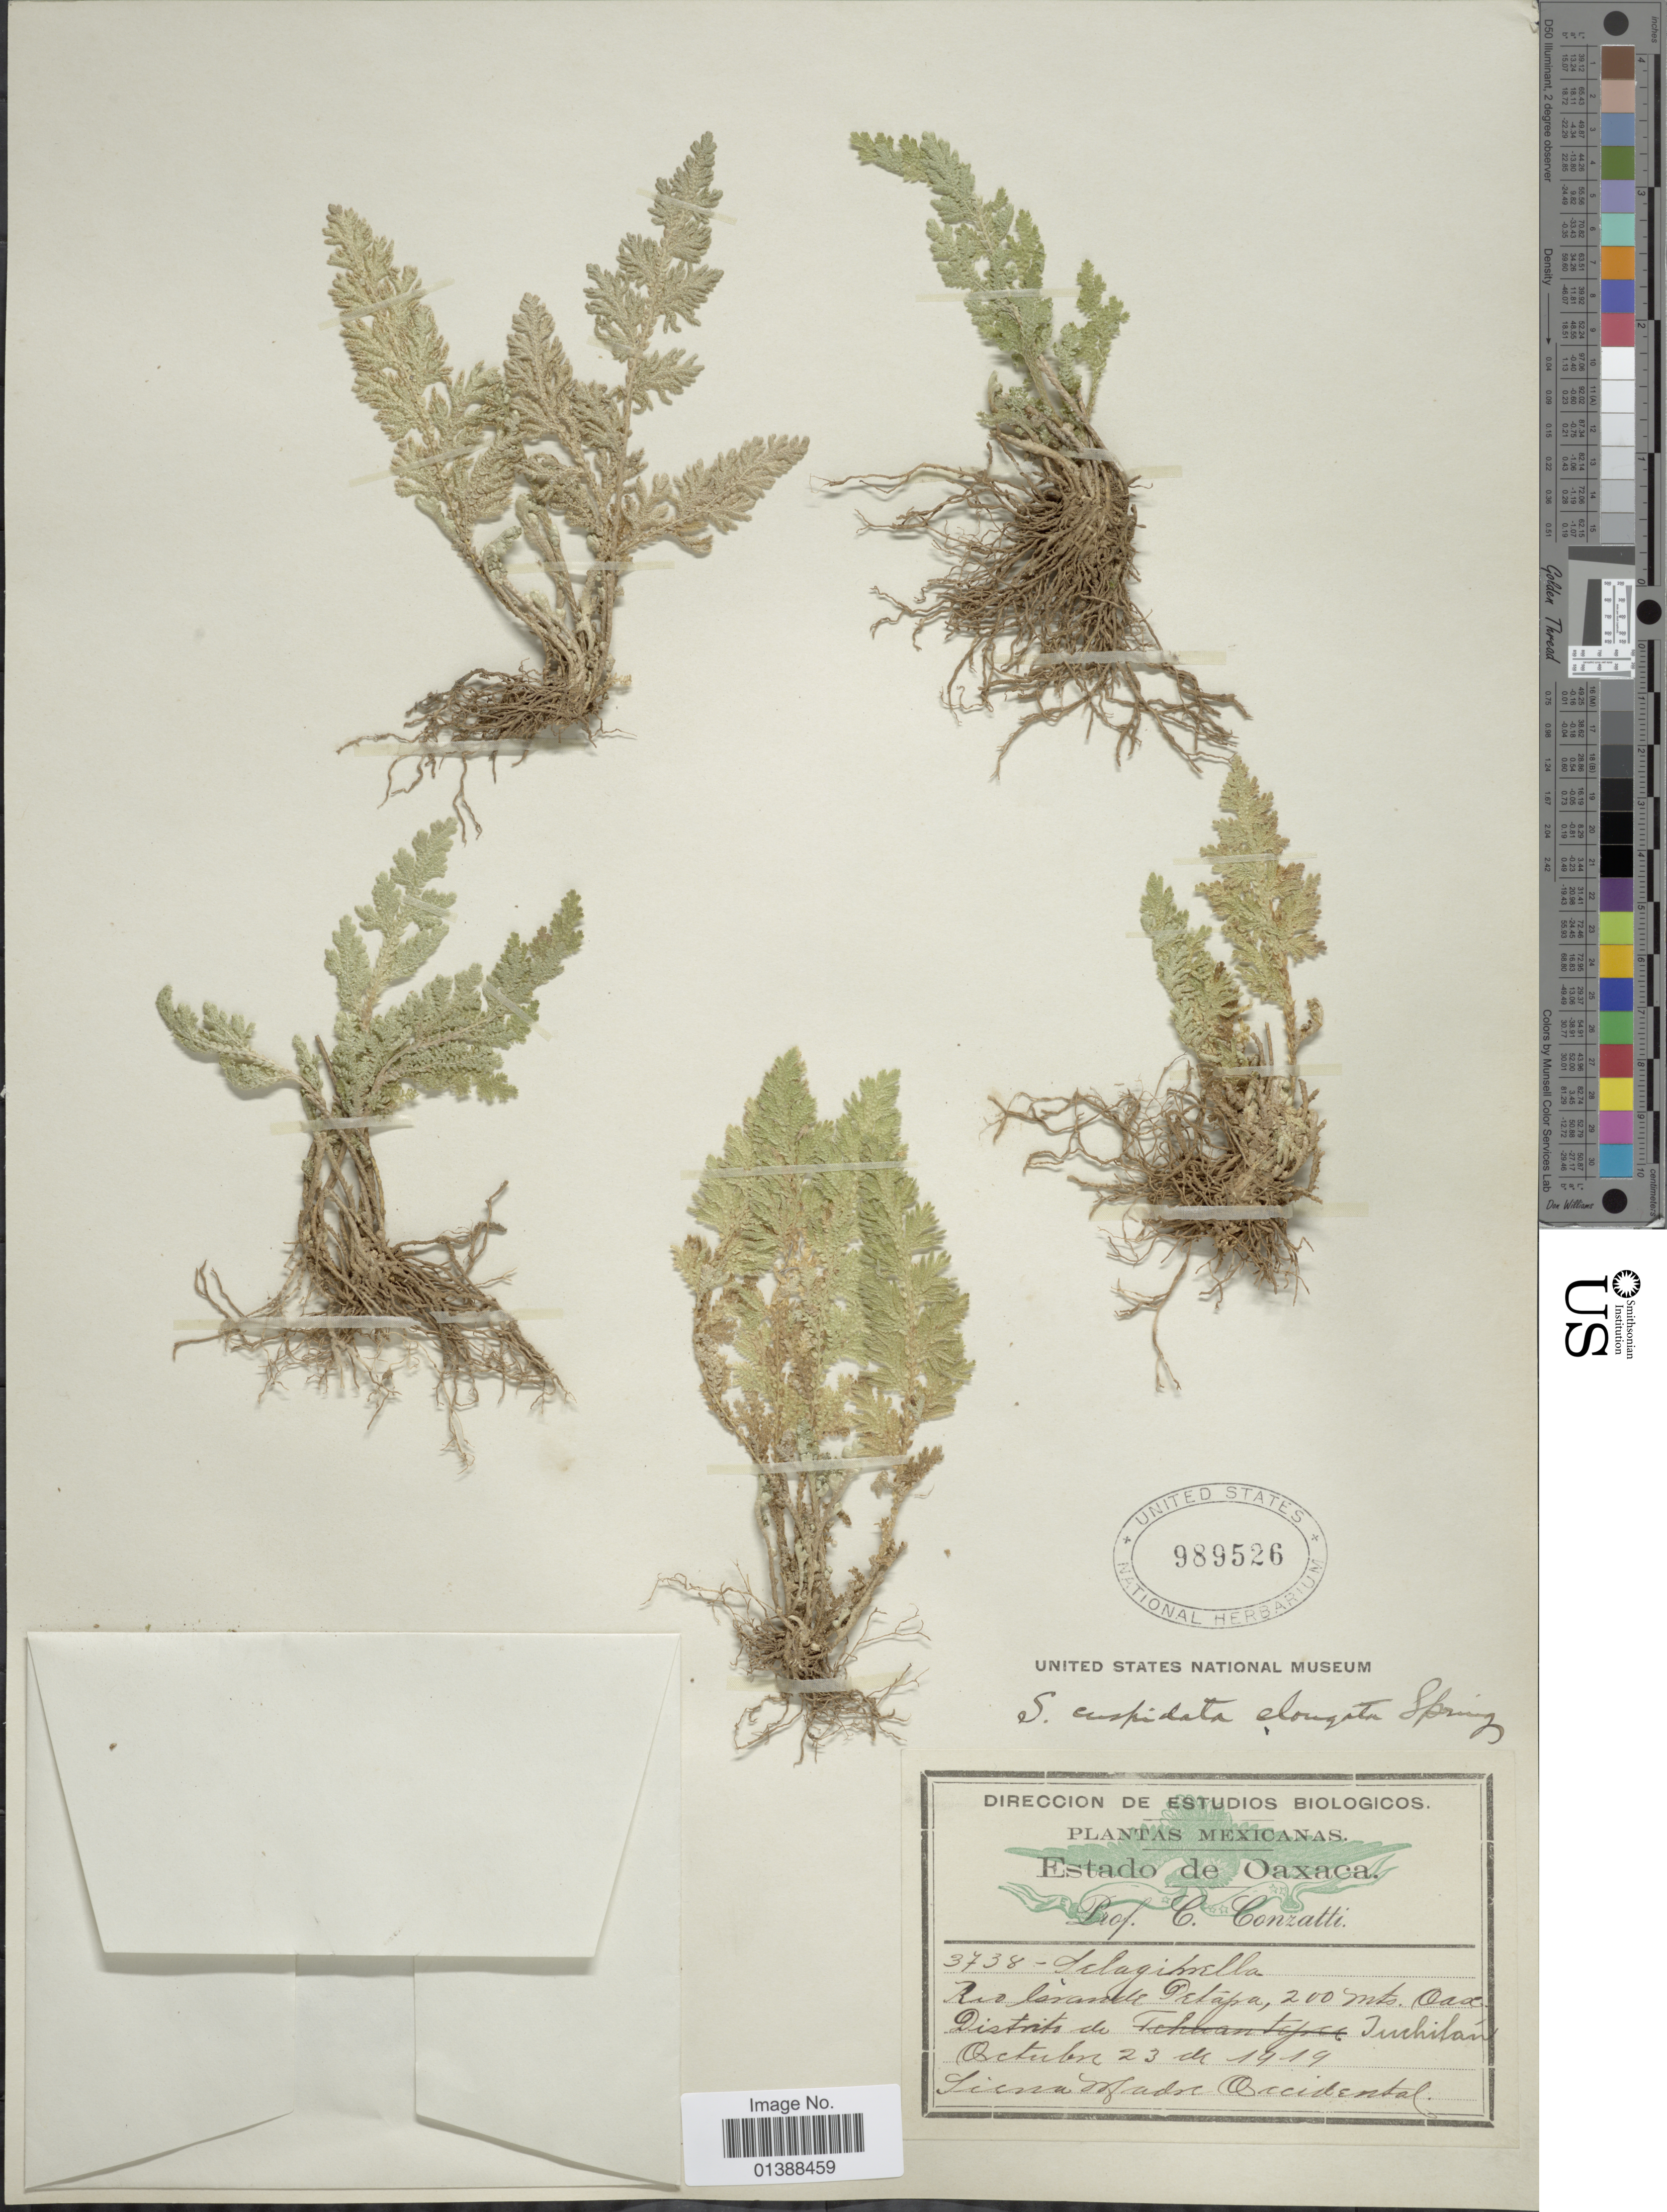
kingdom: Plantae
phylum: Tracheophyta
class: Lycopodiopsida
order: Selaginellales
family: Selaginellaceae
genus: Selaginella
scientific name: Selaginella pallescens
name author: (C. Presl) Spring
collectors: C. Conzatti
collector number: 3738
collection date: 1919-10-23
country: Mexico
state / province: Oaxaca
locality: Rio lorande Petapa, Distrito de Cuicatlán Sierra Madre Occidental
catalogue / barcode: US 989526